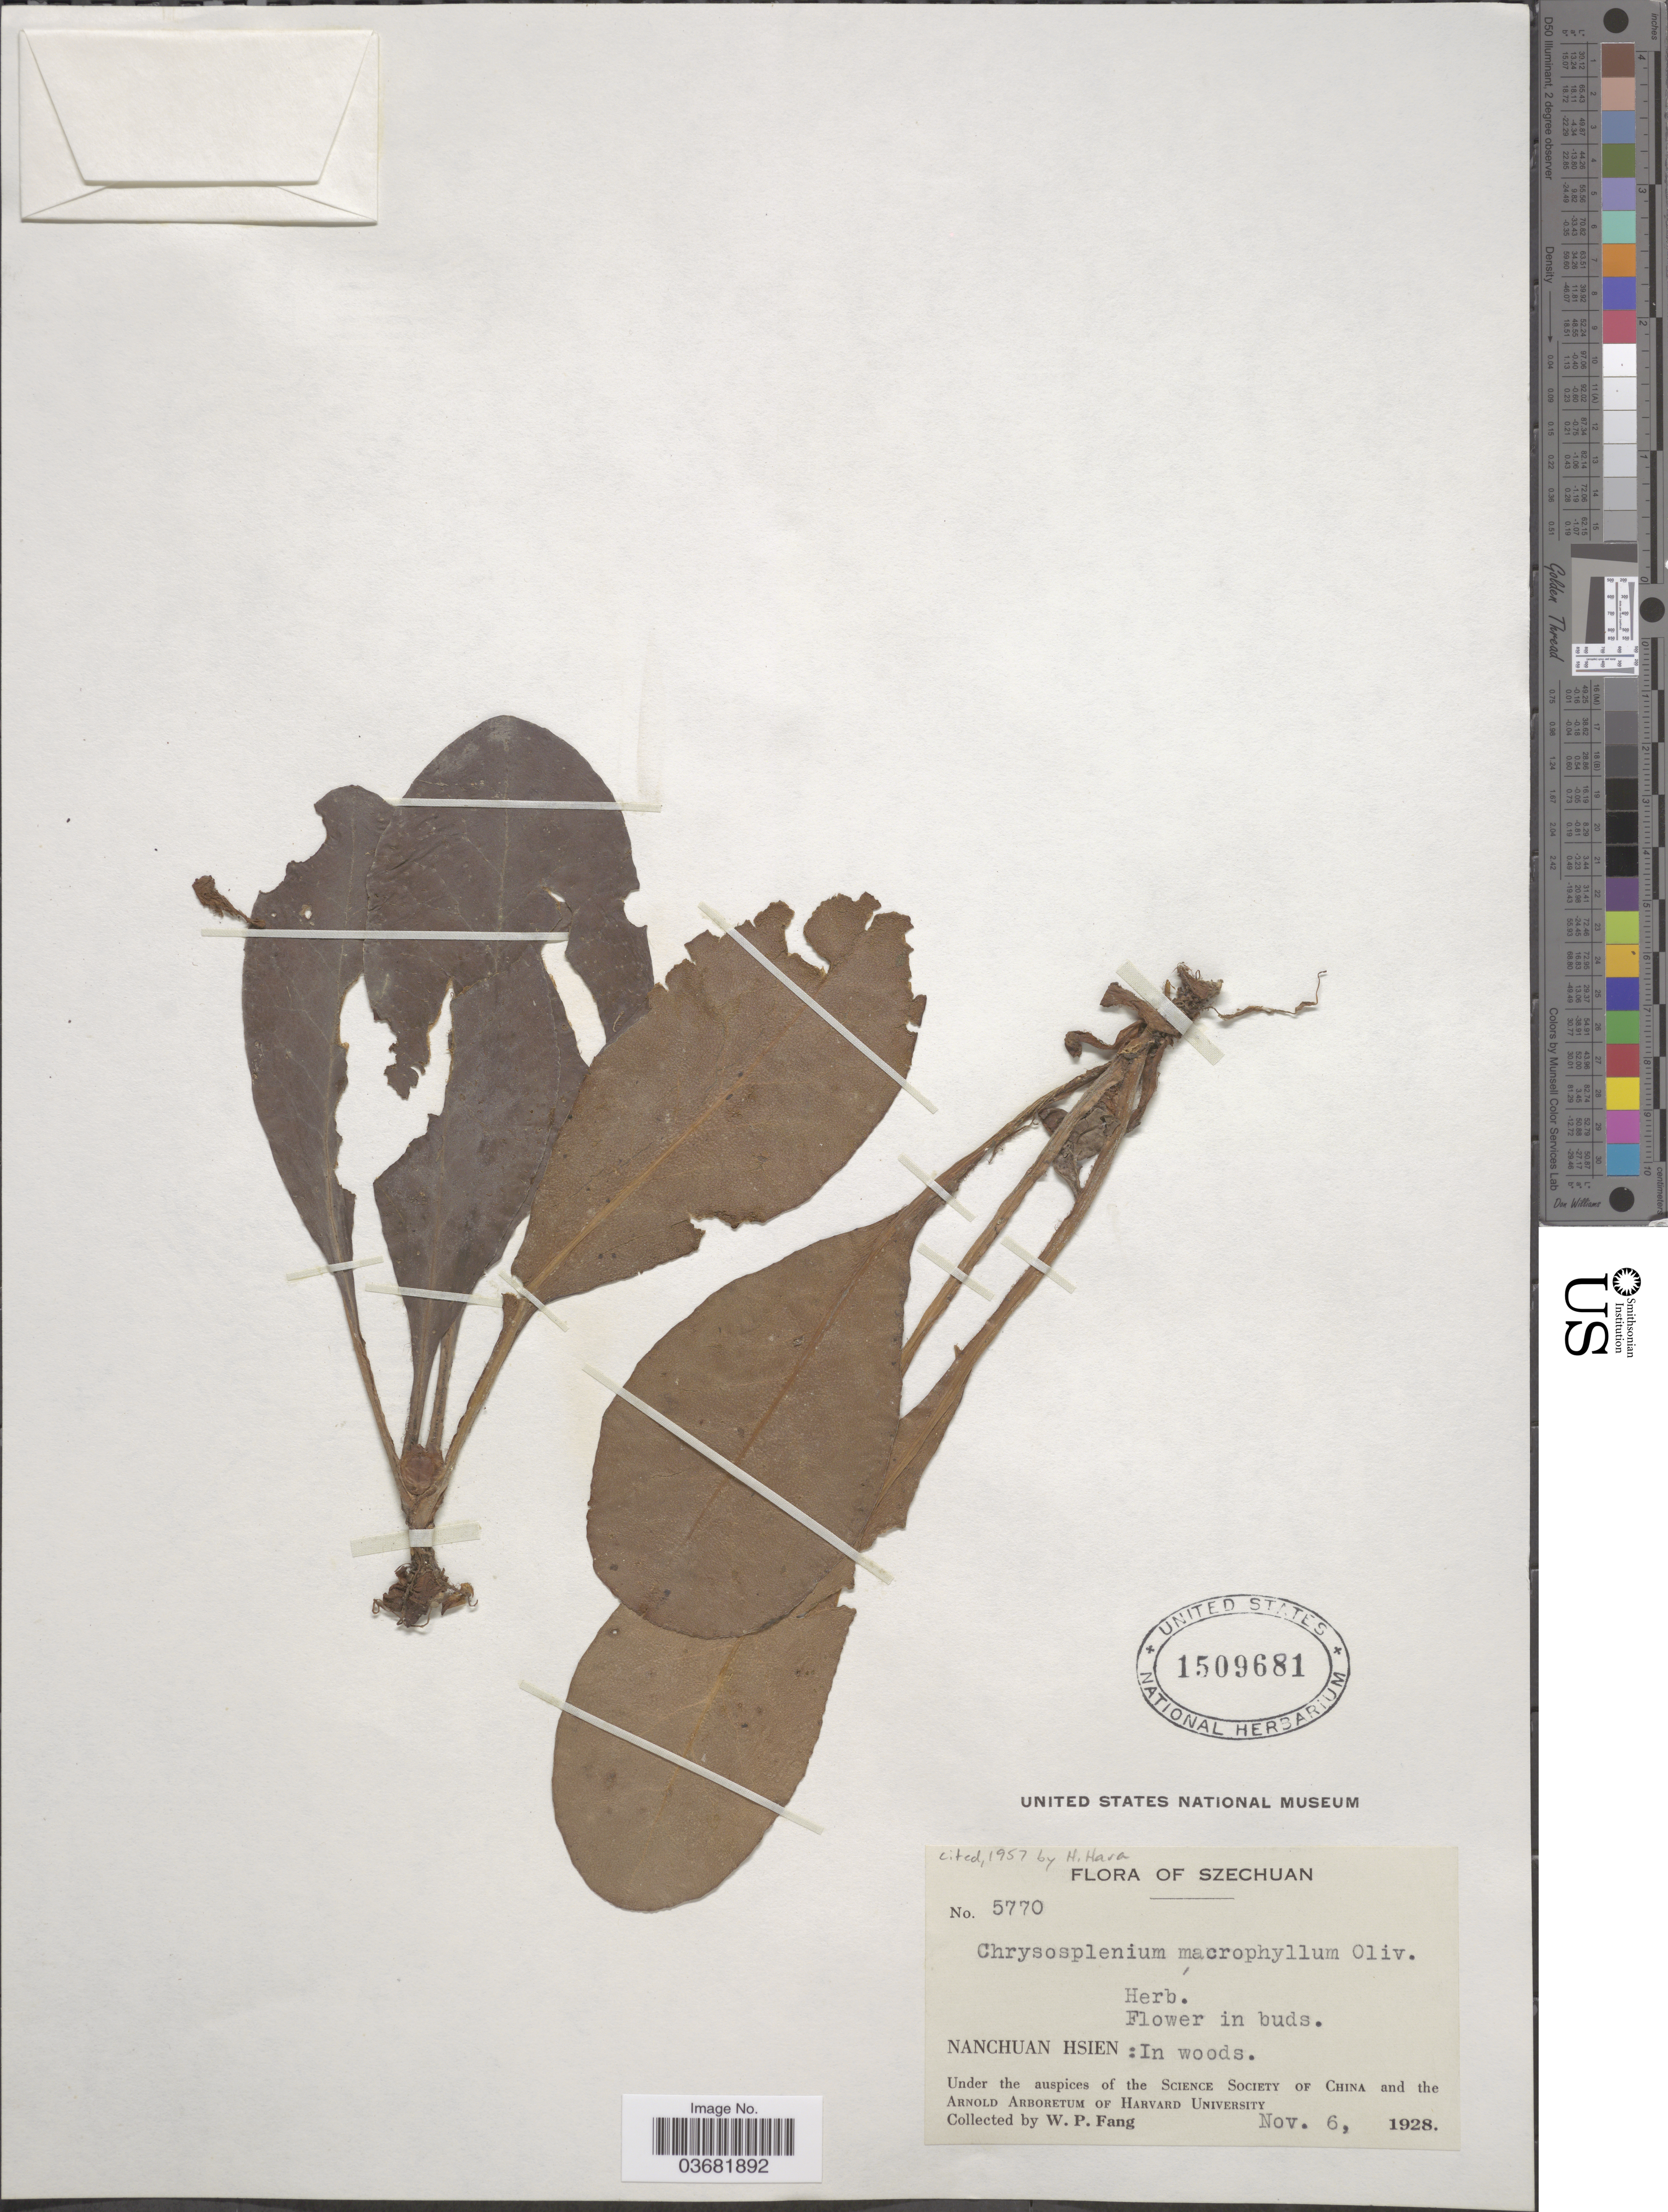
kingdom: Plantae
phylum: Tracheophyta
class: Magnoliopsida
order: Saxifragales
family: Saxifragaceae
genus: Chrysosplenium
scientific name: Chrysosplenium macrophyllum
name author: Oliv.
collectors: W. P. Fang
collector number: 5770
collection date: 1928-11-06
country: China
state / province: Sichuan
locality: Szechuan. Nanchuan Hsien.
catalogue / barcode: US 1509681